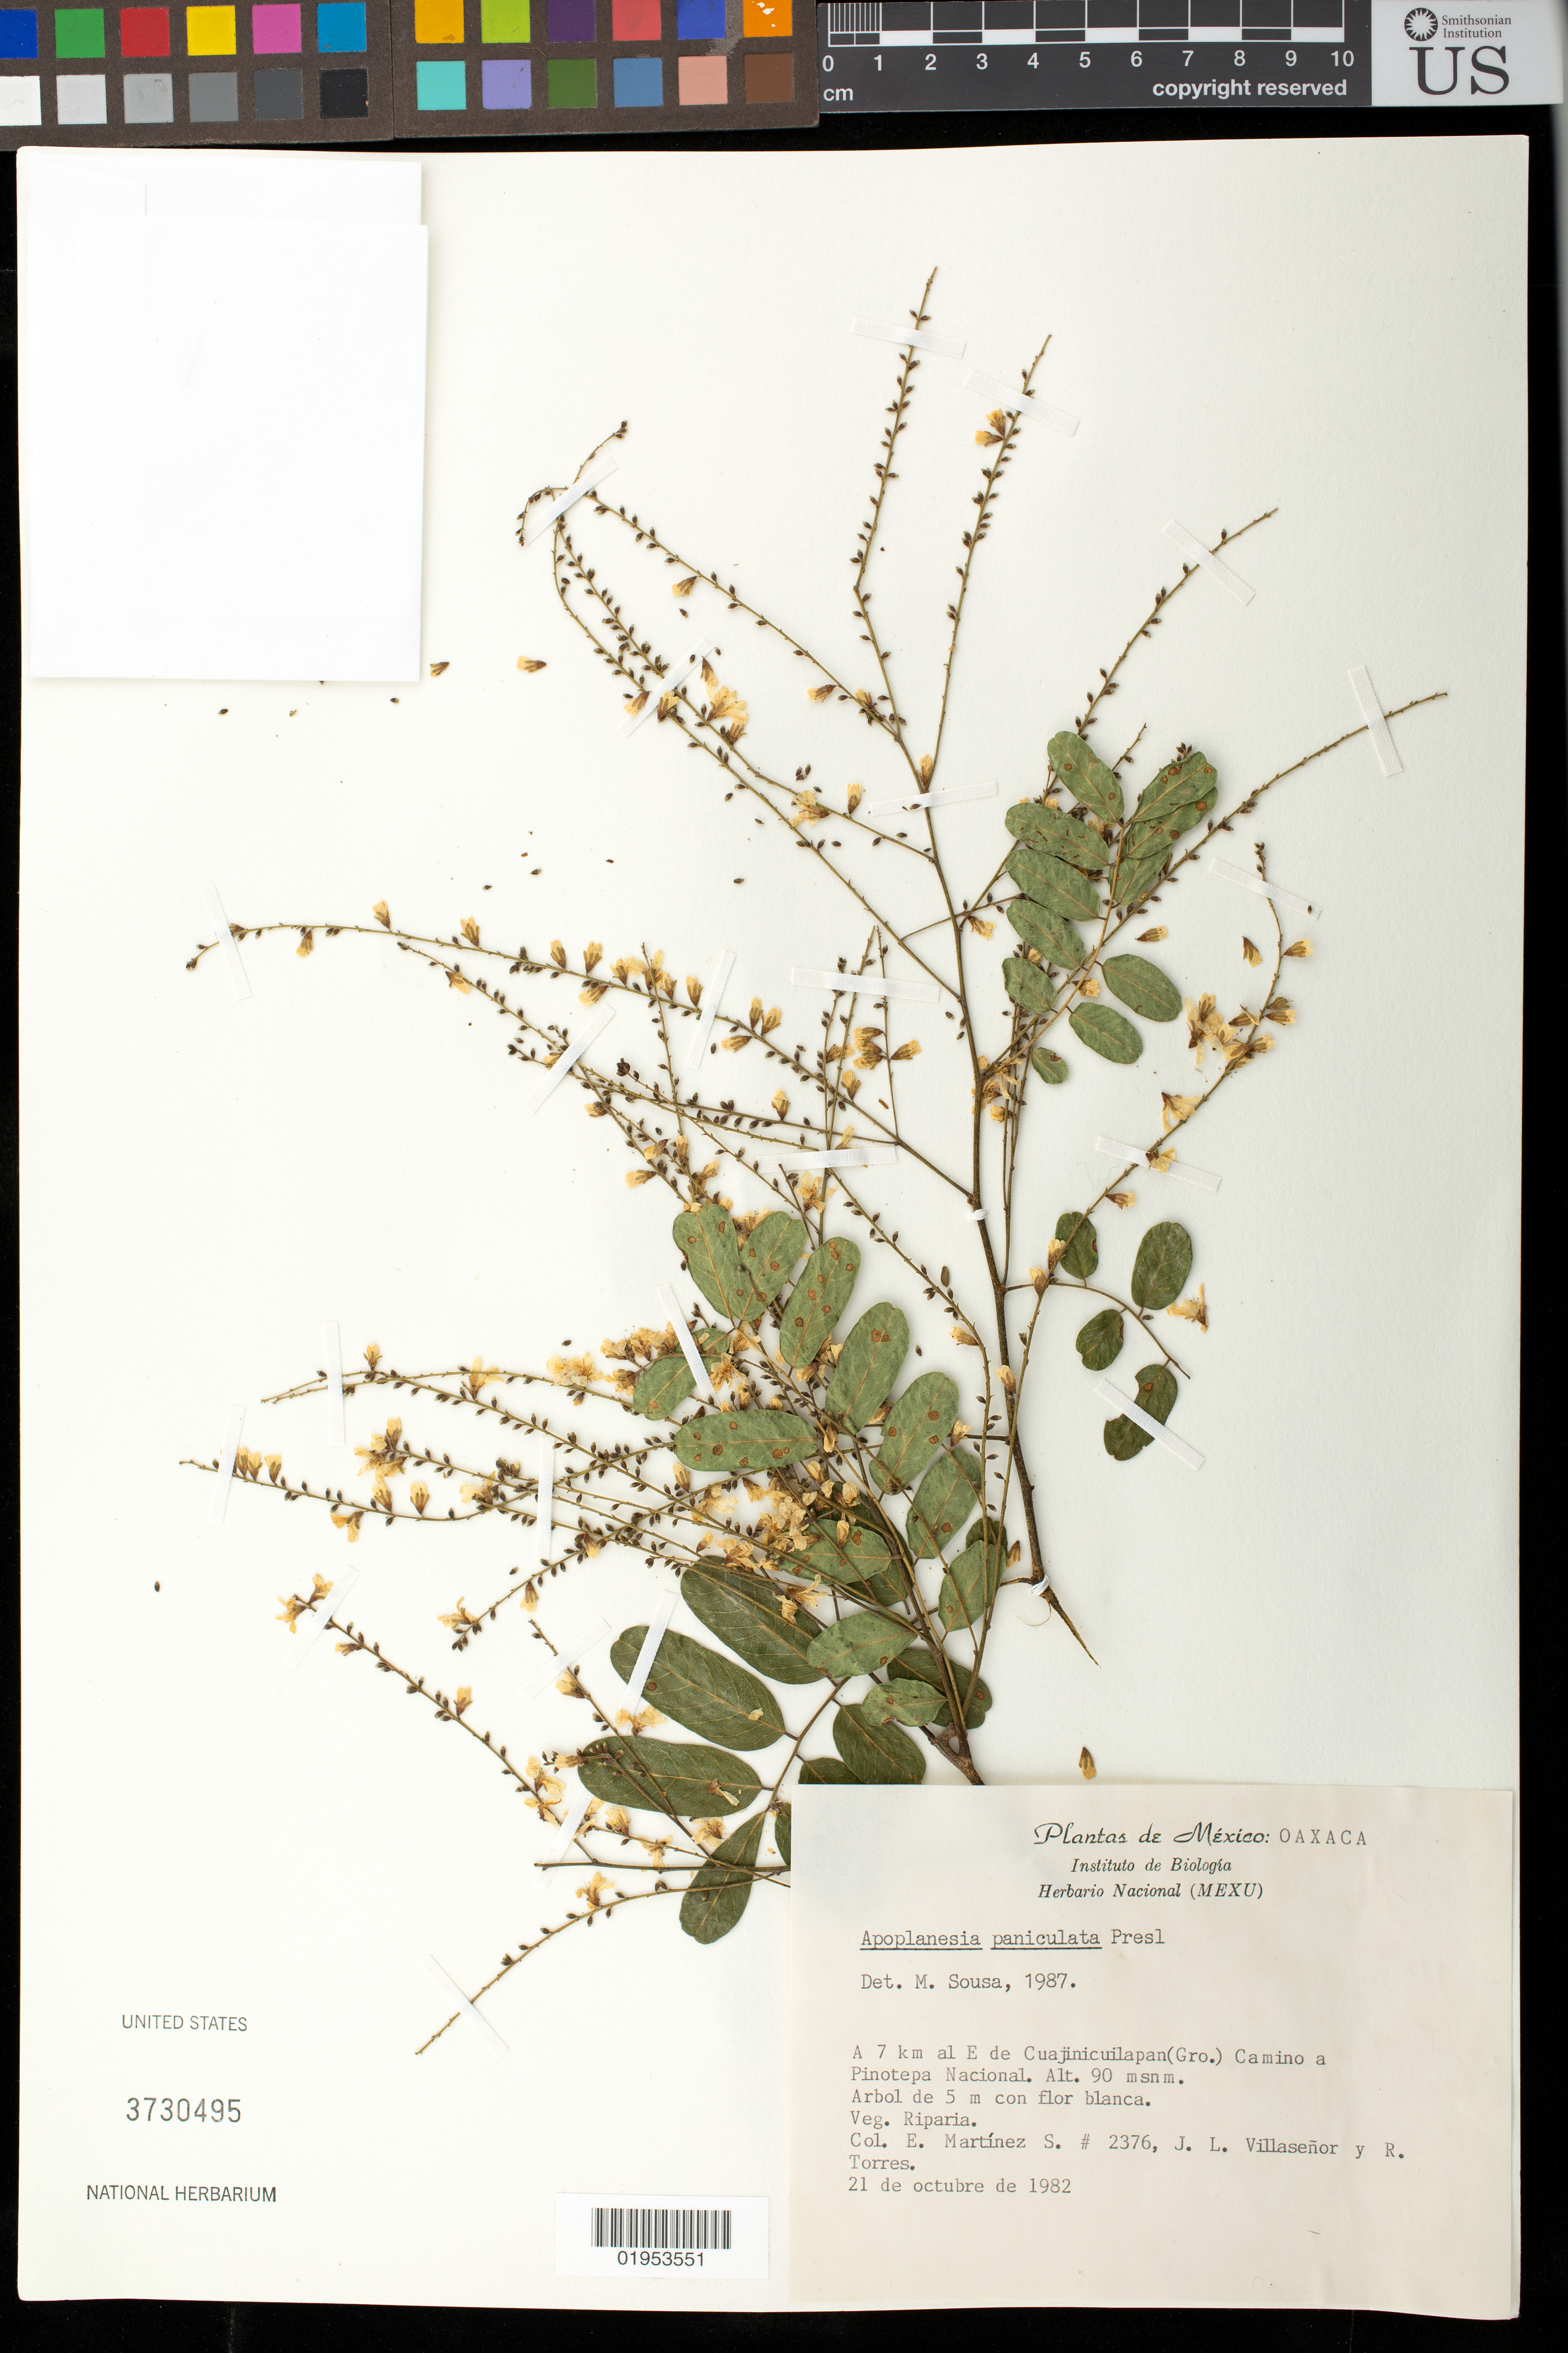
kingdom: Plantae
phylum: Tracheophyta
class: Magnoliopsida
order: Fabales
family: Fabaceae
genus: Apoplanesia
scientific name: Apoplanesia paniculata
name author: C. Presl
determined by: Sousa, M.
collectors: E. Martínez S., J. Villaseñor R. & R. Torres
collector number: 2376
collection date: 1982-10-21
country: Mexico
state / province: Oaxaca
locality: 7 km al E de Cuajinicuilapan (Gro.). Camino a Pinotepa Nacional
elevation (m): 90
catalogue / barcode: US 3730495